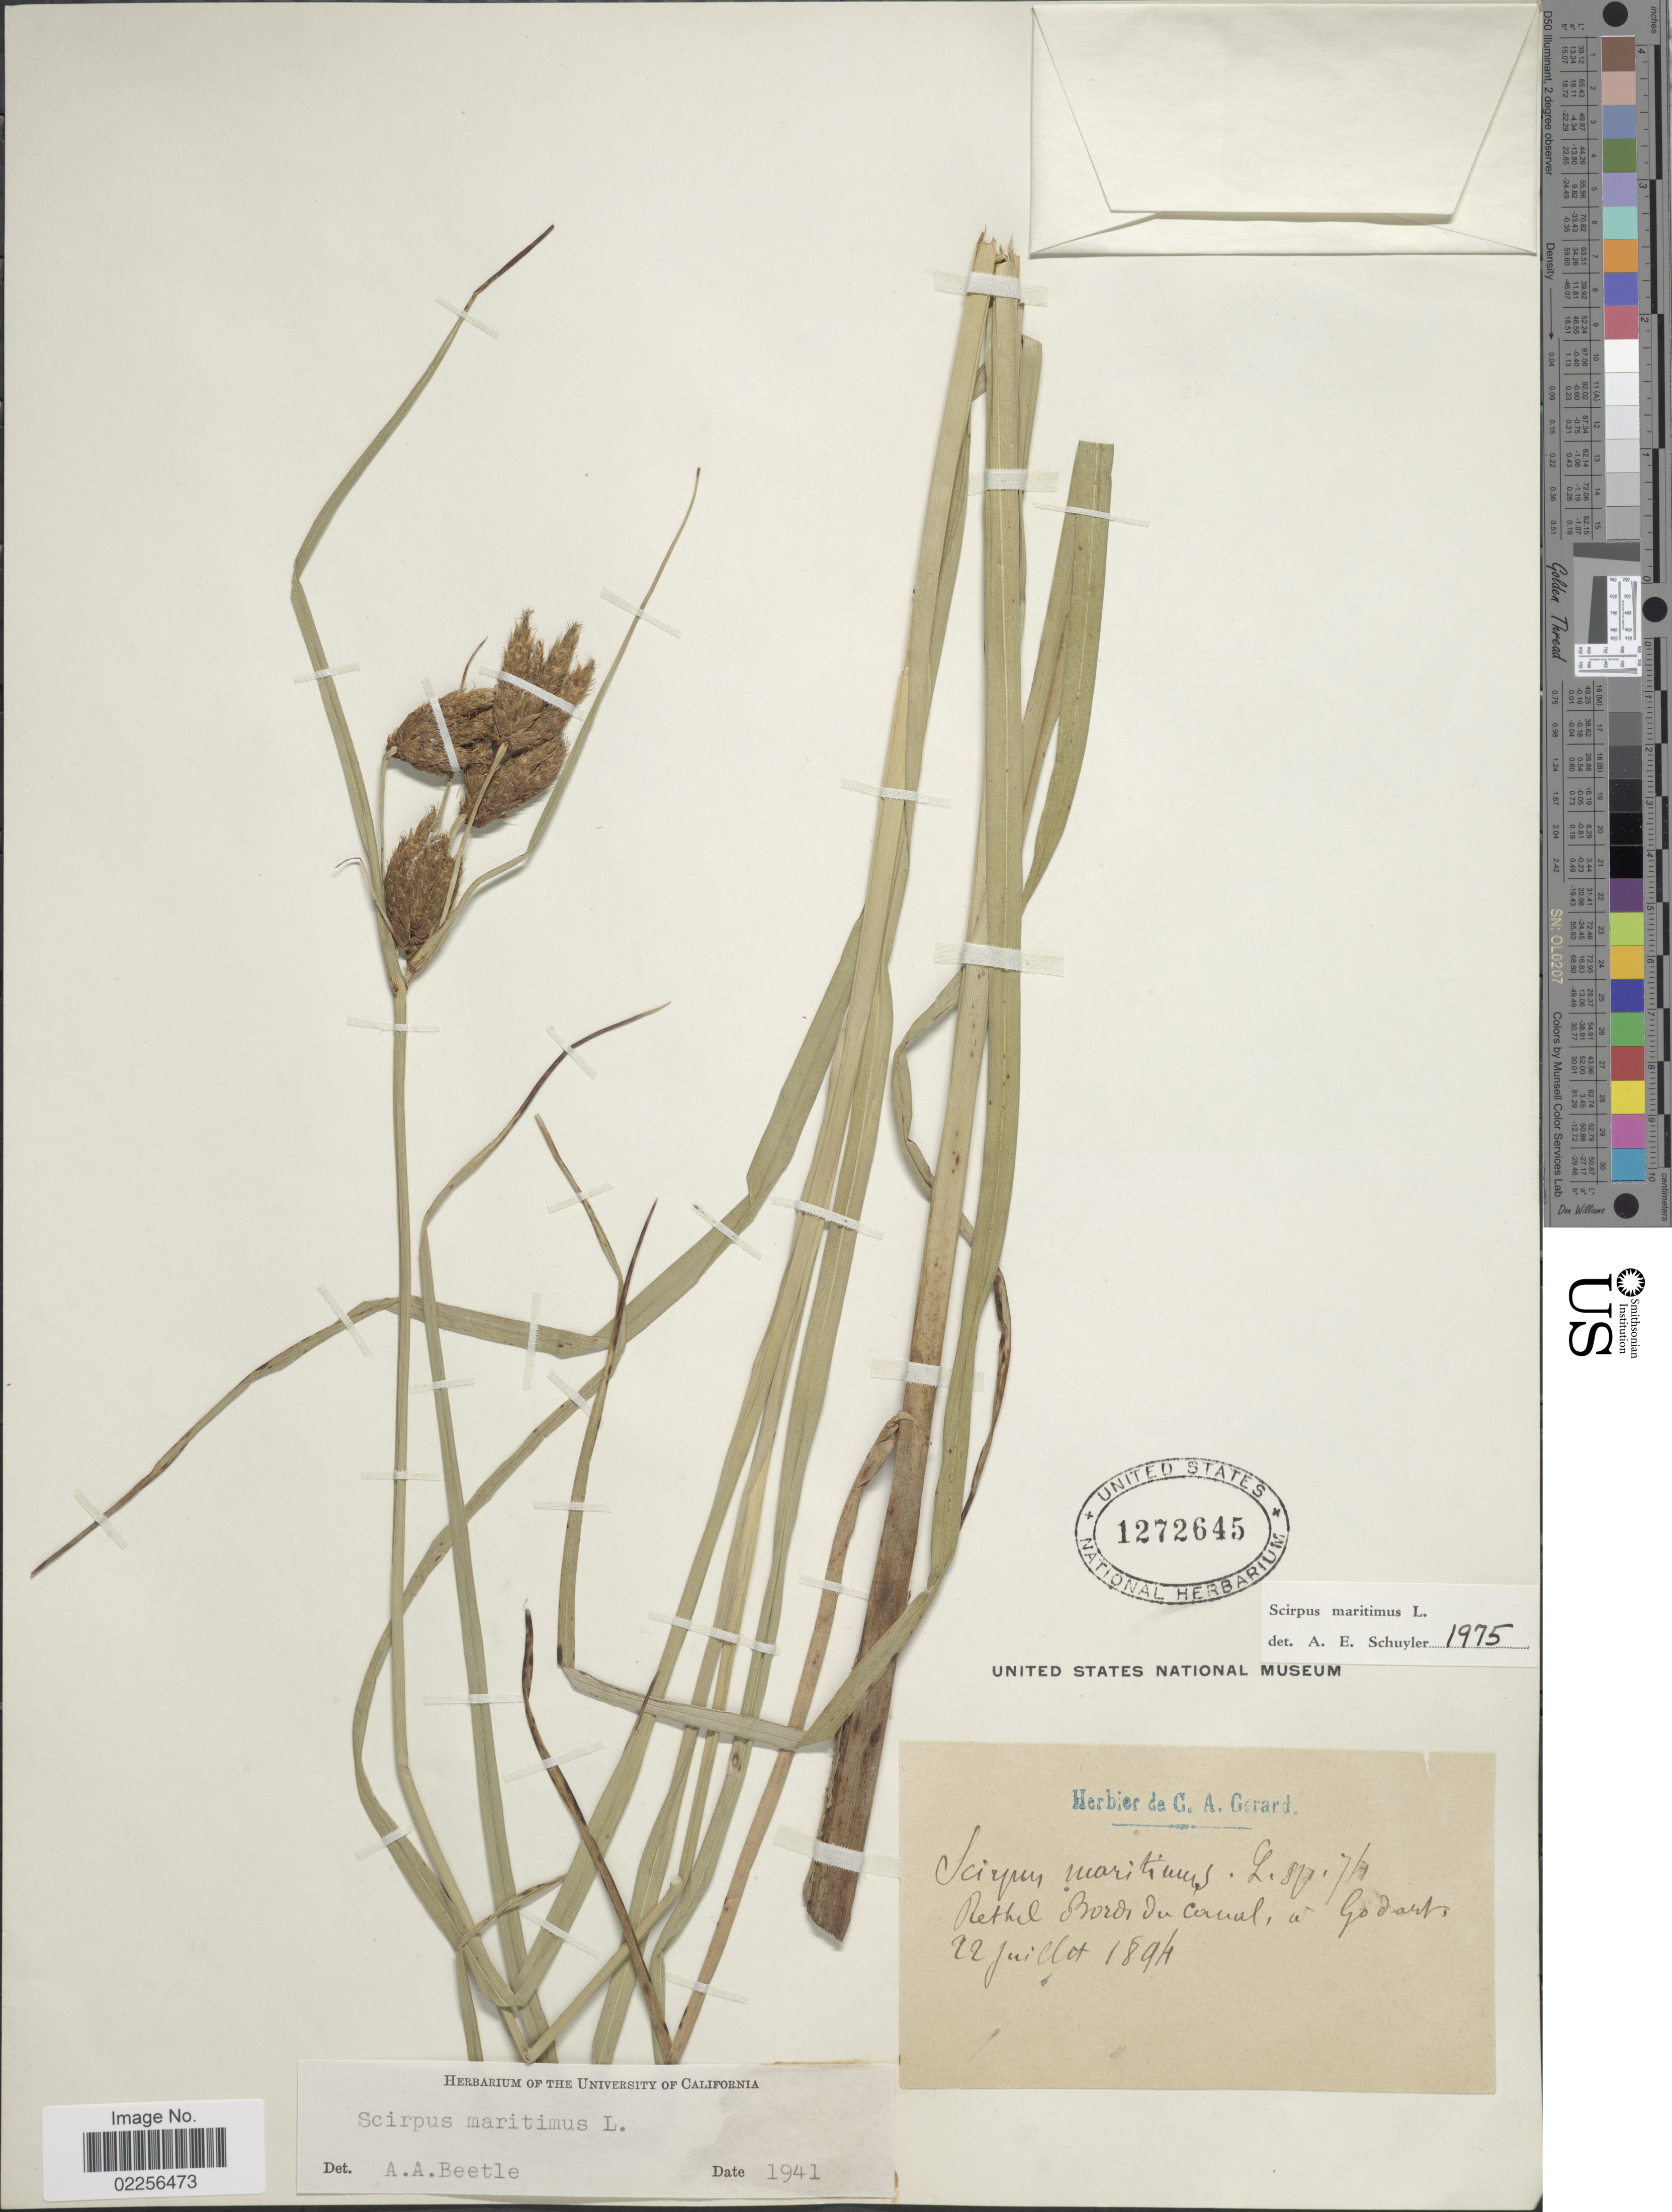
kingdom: Plantae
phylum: Tracheophyta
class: Liliopsida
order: Poales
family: Cyperaceae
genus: Bolboschoenus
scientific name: Bolboschoenus maritimus subsp. maritimus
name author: (L.) Palla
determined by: Strong, Mark T., (BOT), Smithsonian Institution - National Museum of Natural History (UNITED STATES)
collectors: Ex herb. de C. A. Gérard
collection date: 1894-07-22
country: France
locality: Rethel bords du canal, a Godart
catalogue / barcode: US 1272645